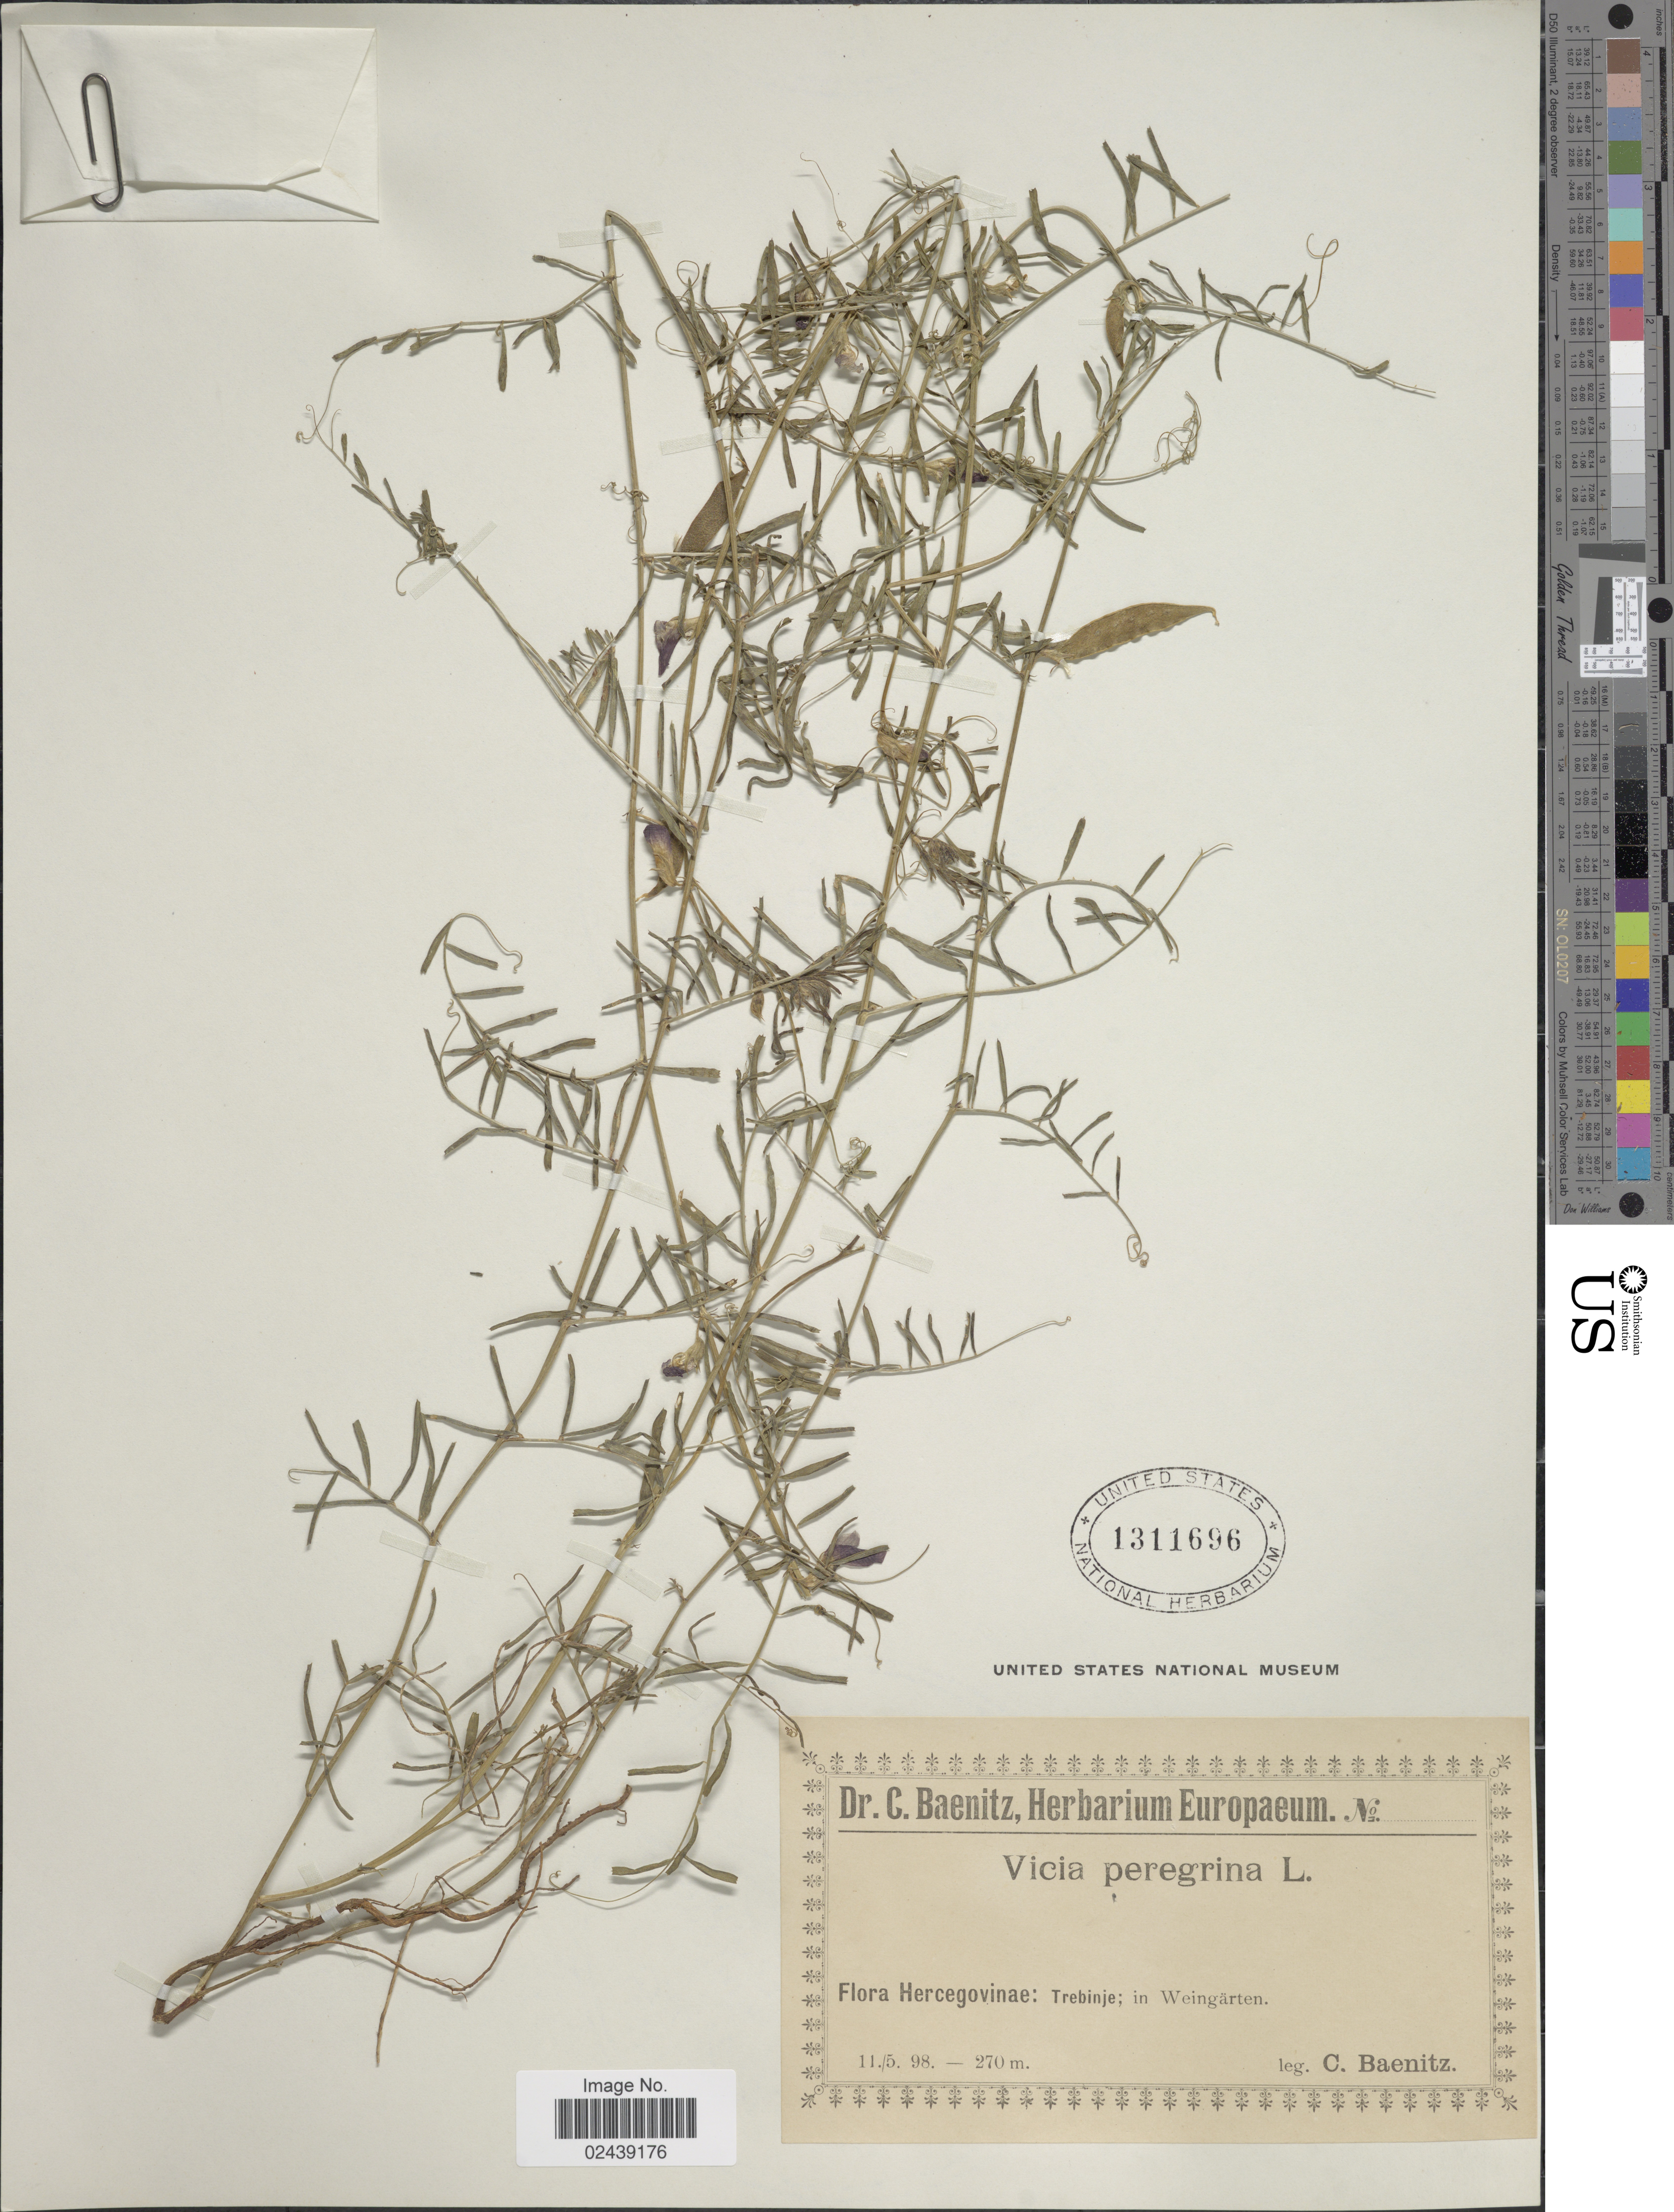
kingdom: Plantae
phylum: Tracheophyta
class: Magnoliopsida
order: Fabales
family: Fabaceae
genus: Vicia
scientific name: Vicia peregrina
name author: L.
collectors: C. G. Baenitz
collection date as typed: Transcribed d/m/y: 11/5/98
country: Bosnia and Herzegovina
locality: Hercegovinae: Trebinje; in Weingarten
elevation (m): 270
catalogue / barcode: US 1311696